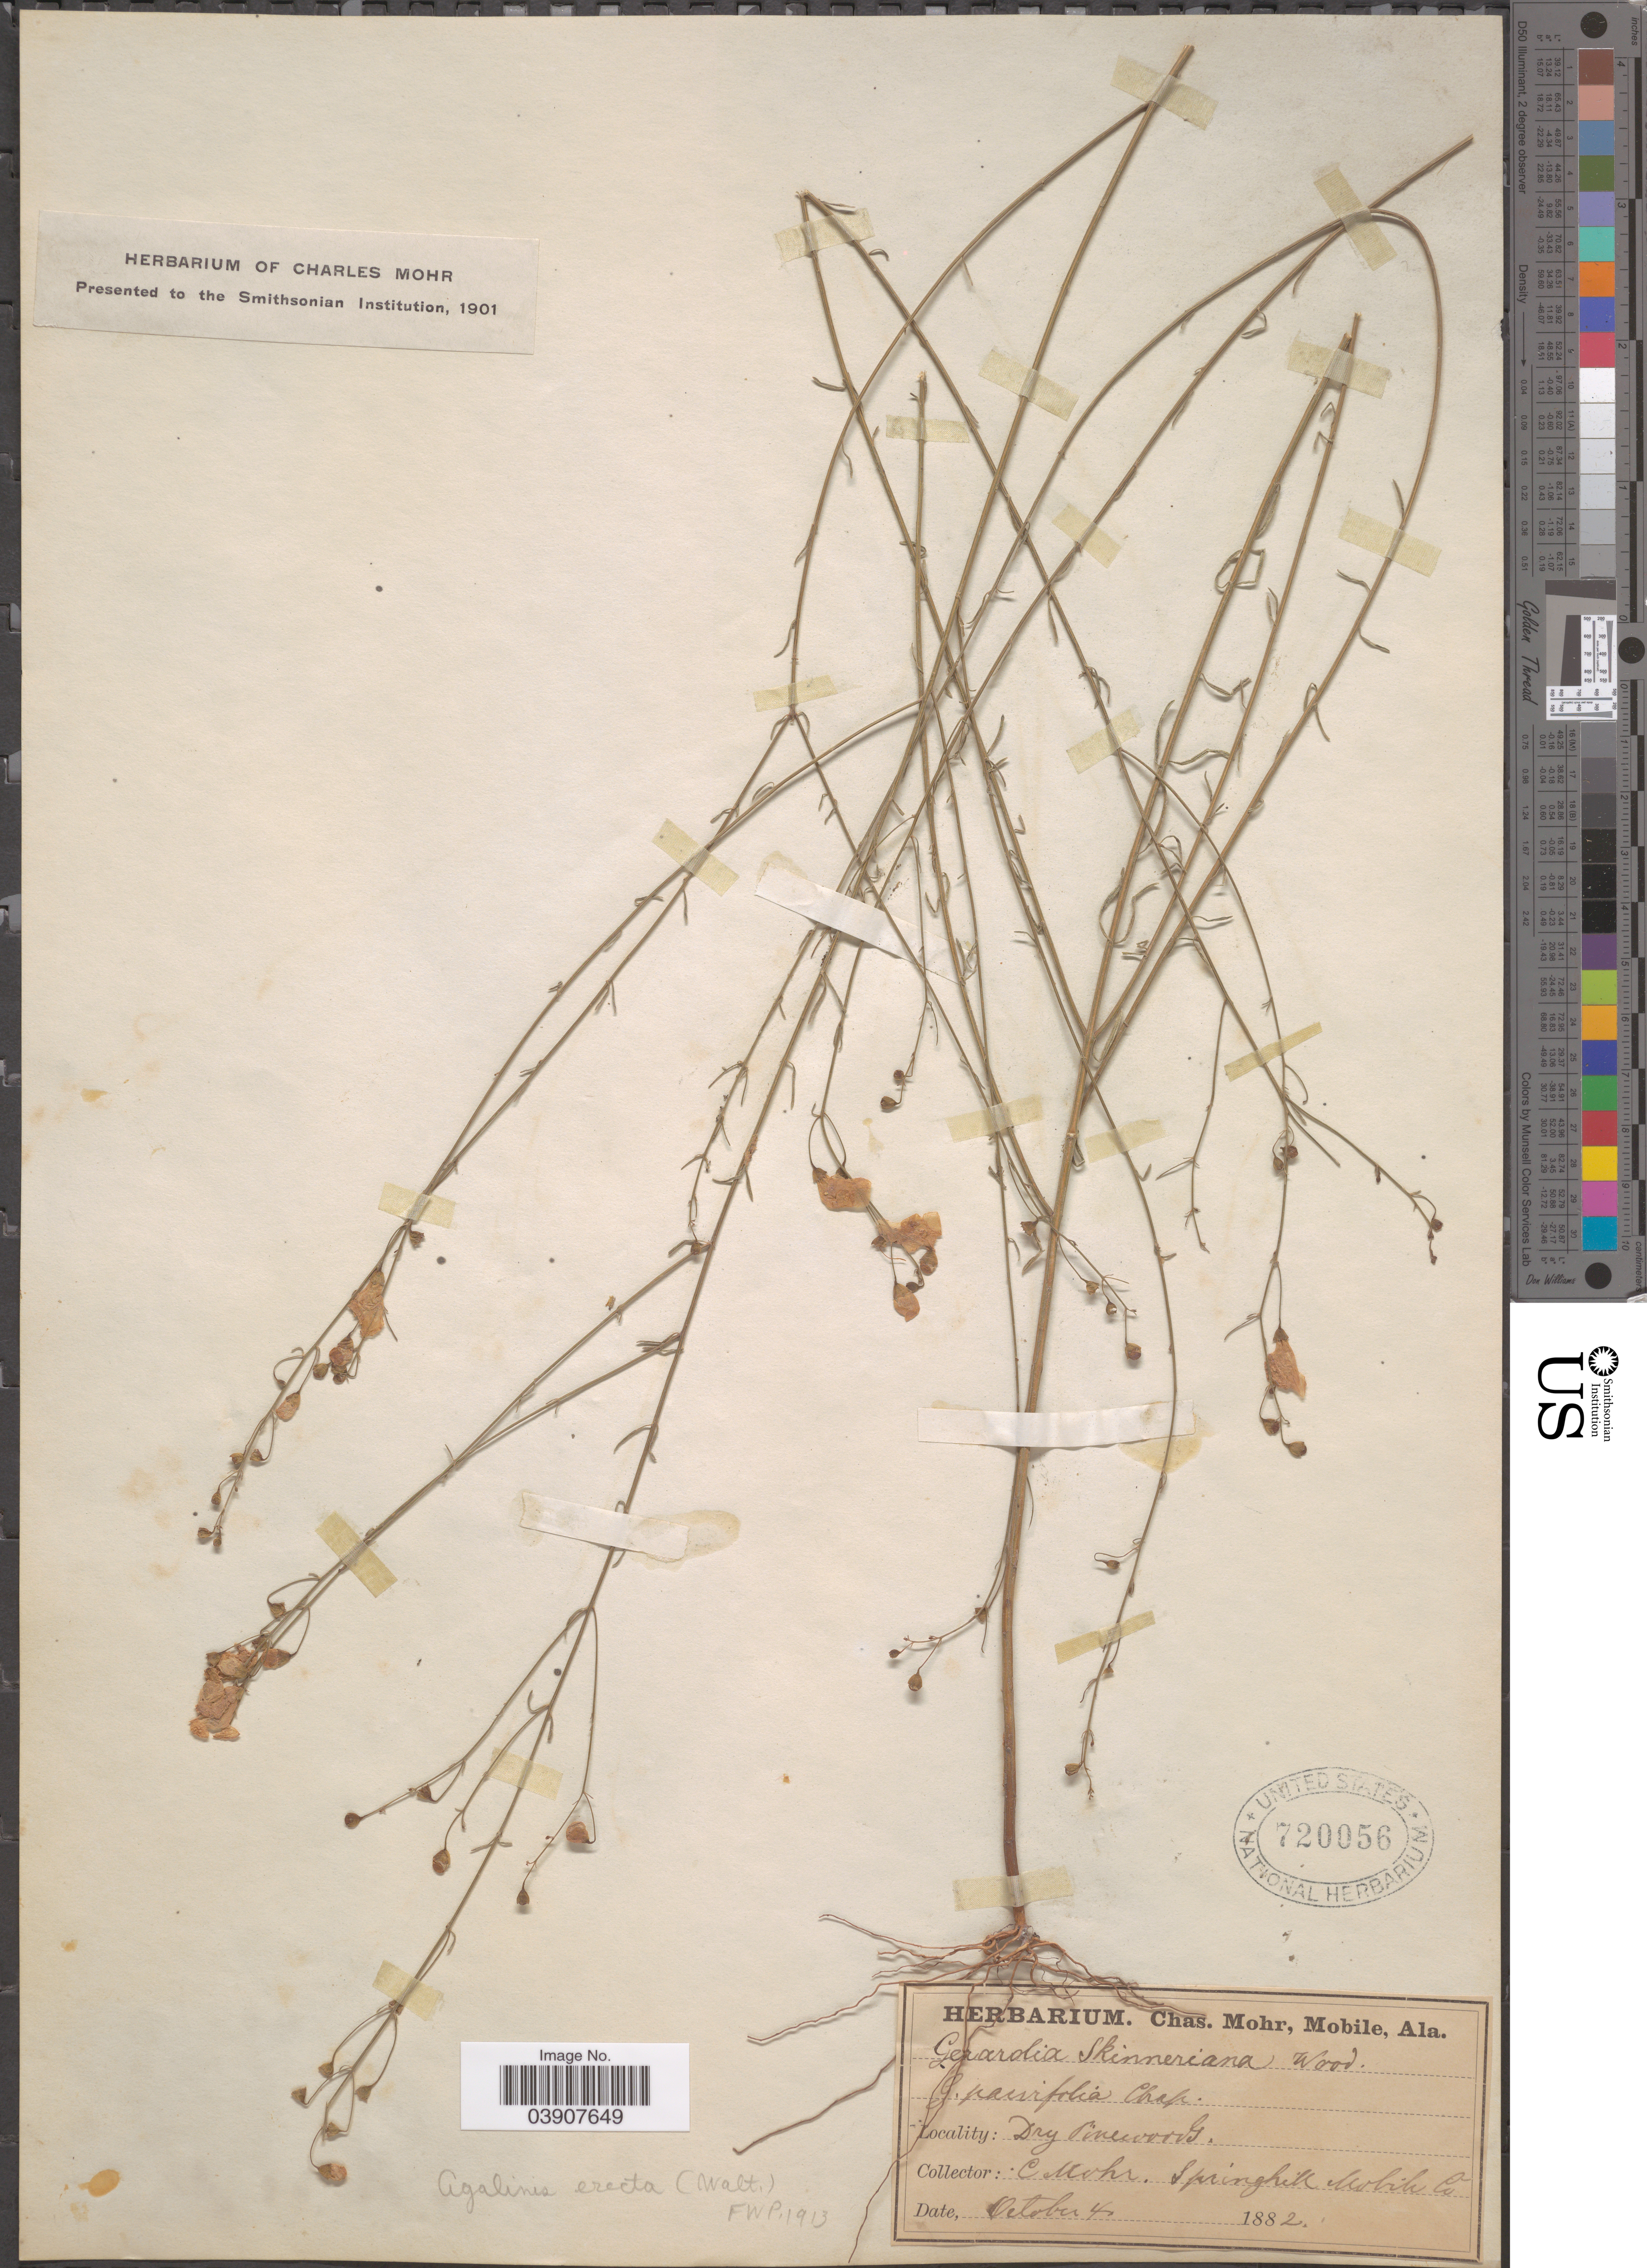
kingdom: Plantae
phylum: Tracheophyta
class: Magnoliopsida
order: Lamiales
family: Orobanchaceae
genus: Agalinis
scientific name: Agalinis erecta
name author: Pennell ex Small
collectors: Mohr, C. T. (herbarium)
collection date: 1882-10-04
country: United States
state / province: Alabama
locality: Springhill, Mobile Co.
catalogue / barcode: US 720056